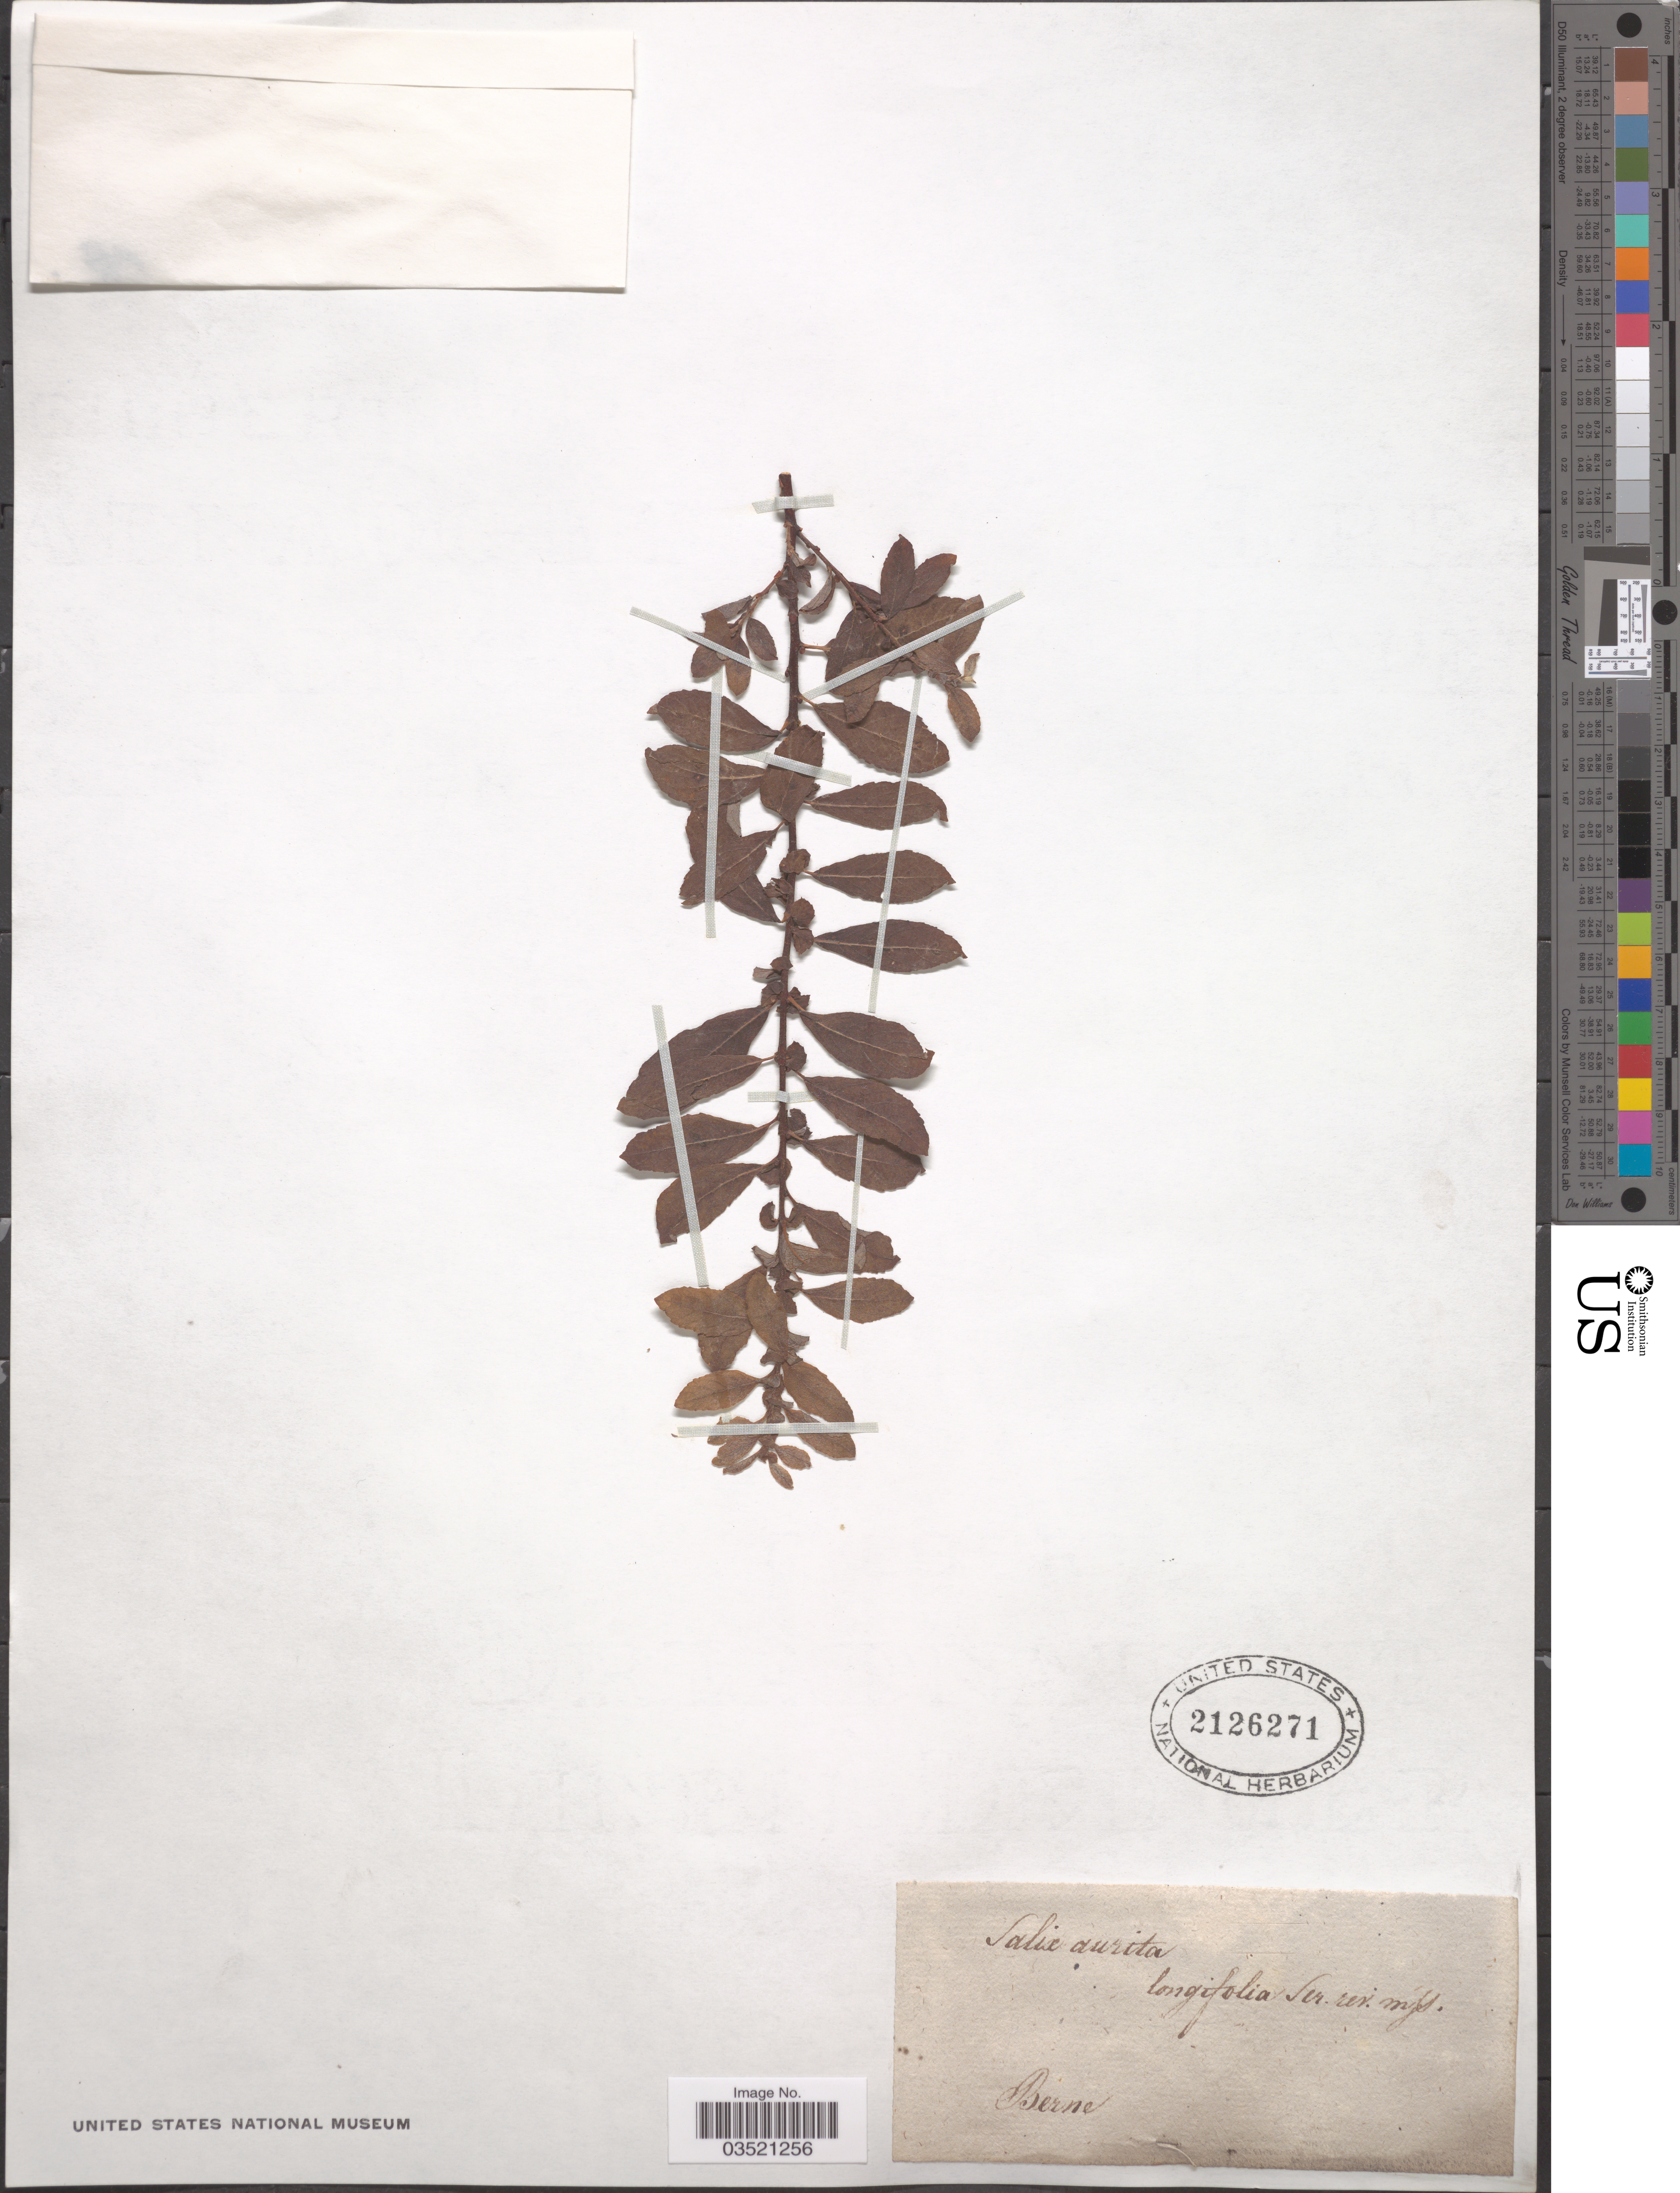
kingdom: Plantae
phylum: Tracheophyta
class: Magnoliopsida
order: Malpighiales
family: Salicaceae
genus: Salix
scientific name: Salix aurita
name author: L.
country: Switzerland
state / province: Bern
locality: Berne.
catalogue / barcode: US 2126271